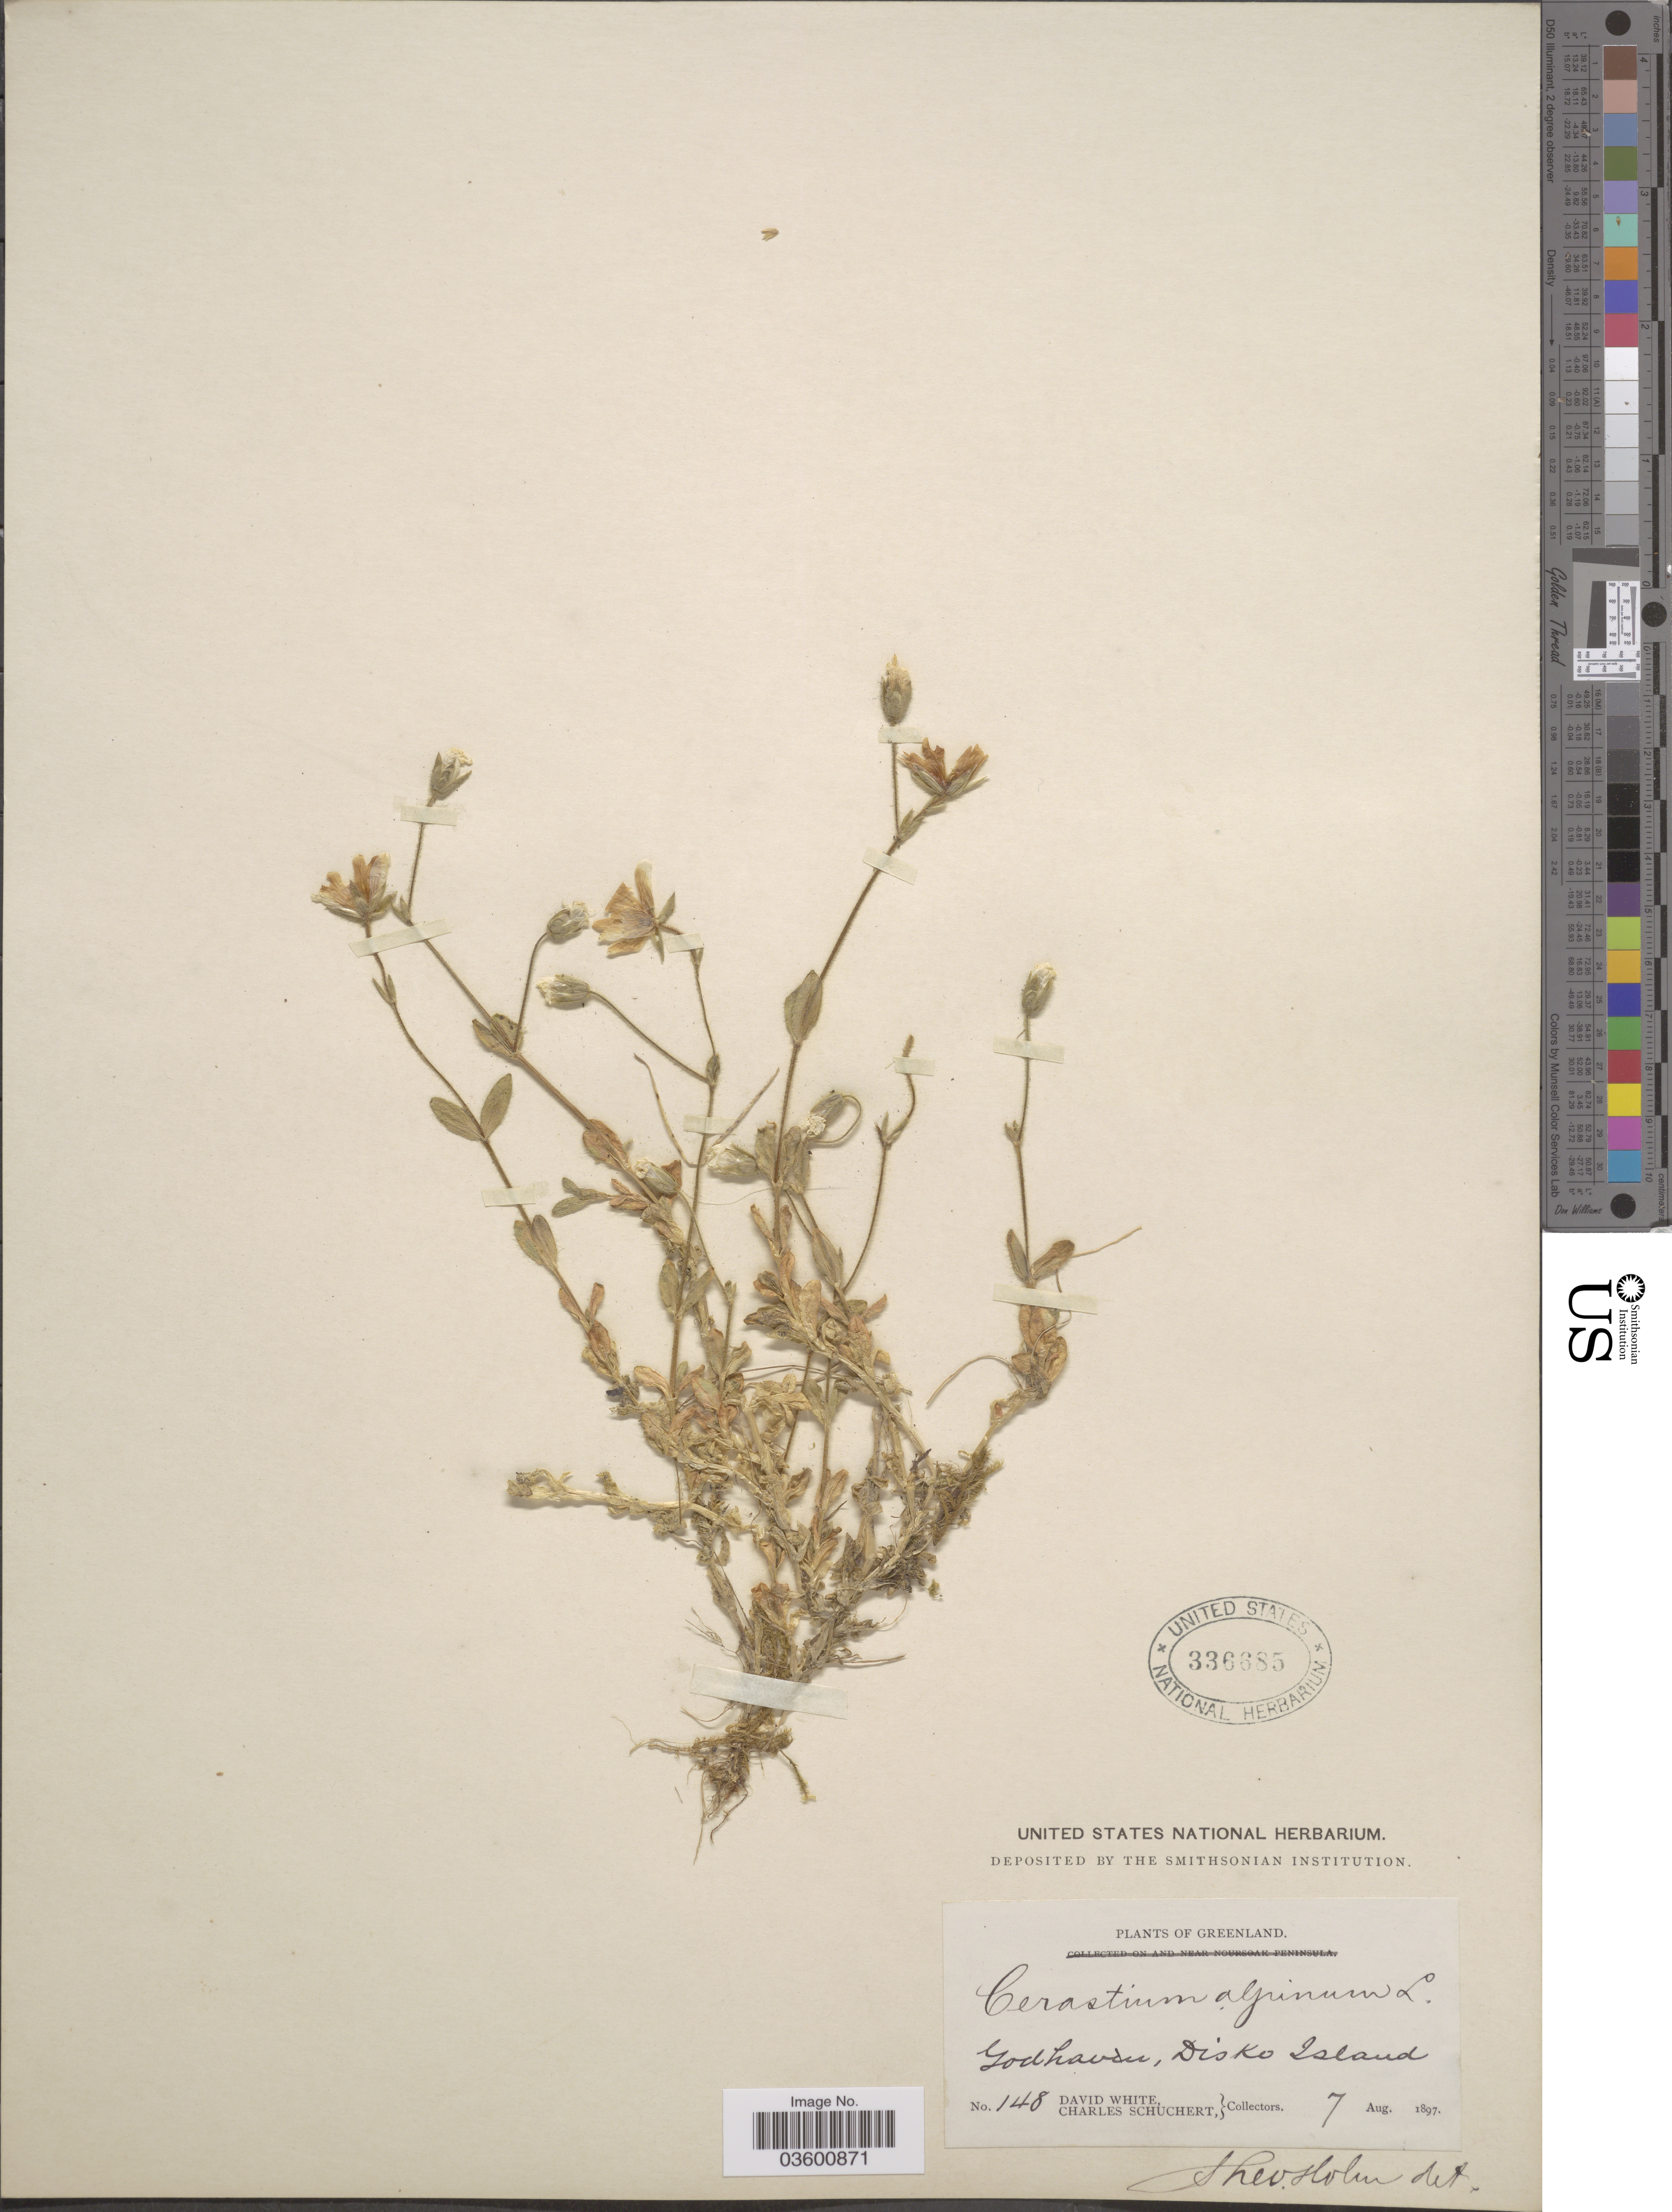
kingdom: Plantae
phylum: Tracheophyta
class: Magnoliopsida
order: Caryophyllales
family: Caryophyllaceae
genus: Cerastium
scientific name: Cerastium alpinum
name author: L.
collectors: D. White & C. Schuchert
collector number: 148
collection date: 1897-08-07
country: Greenland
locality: Godhavn, Disko Island.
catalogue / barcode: US 336685